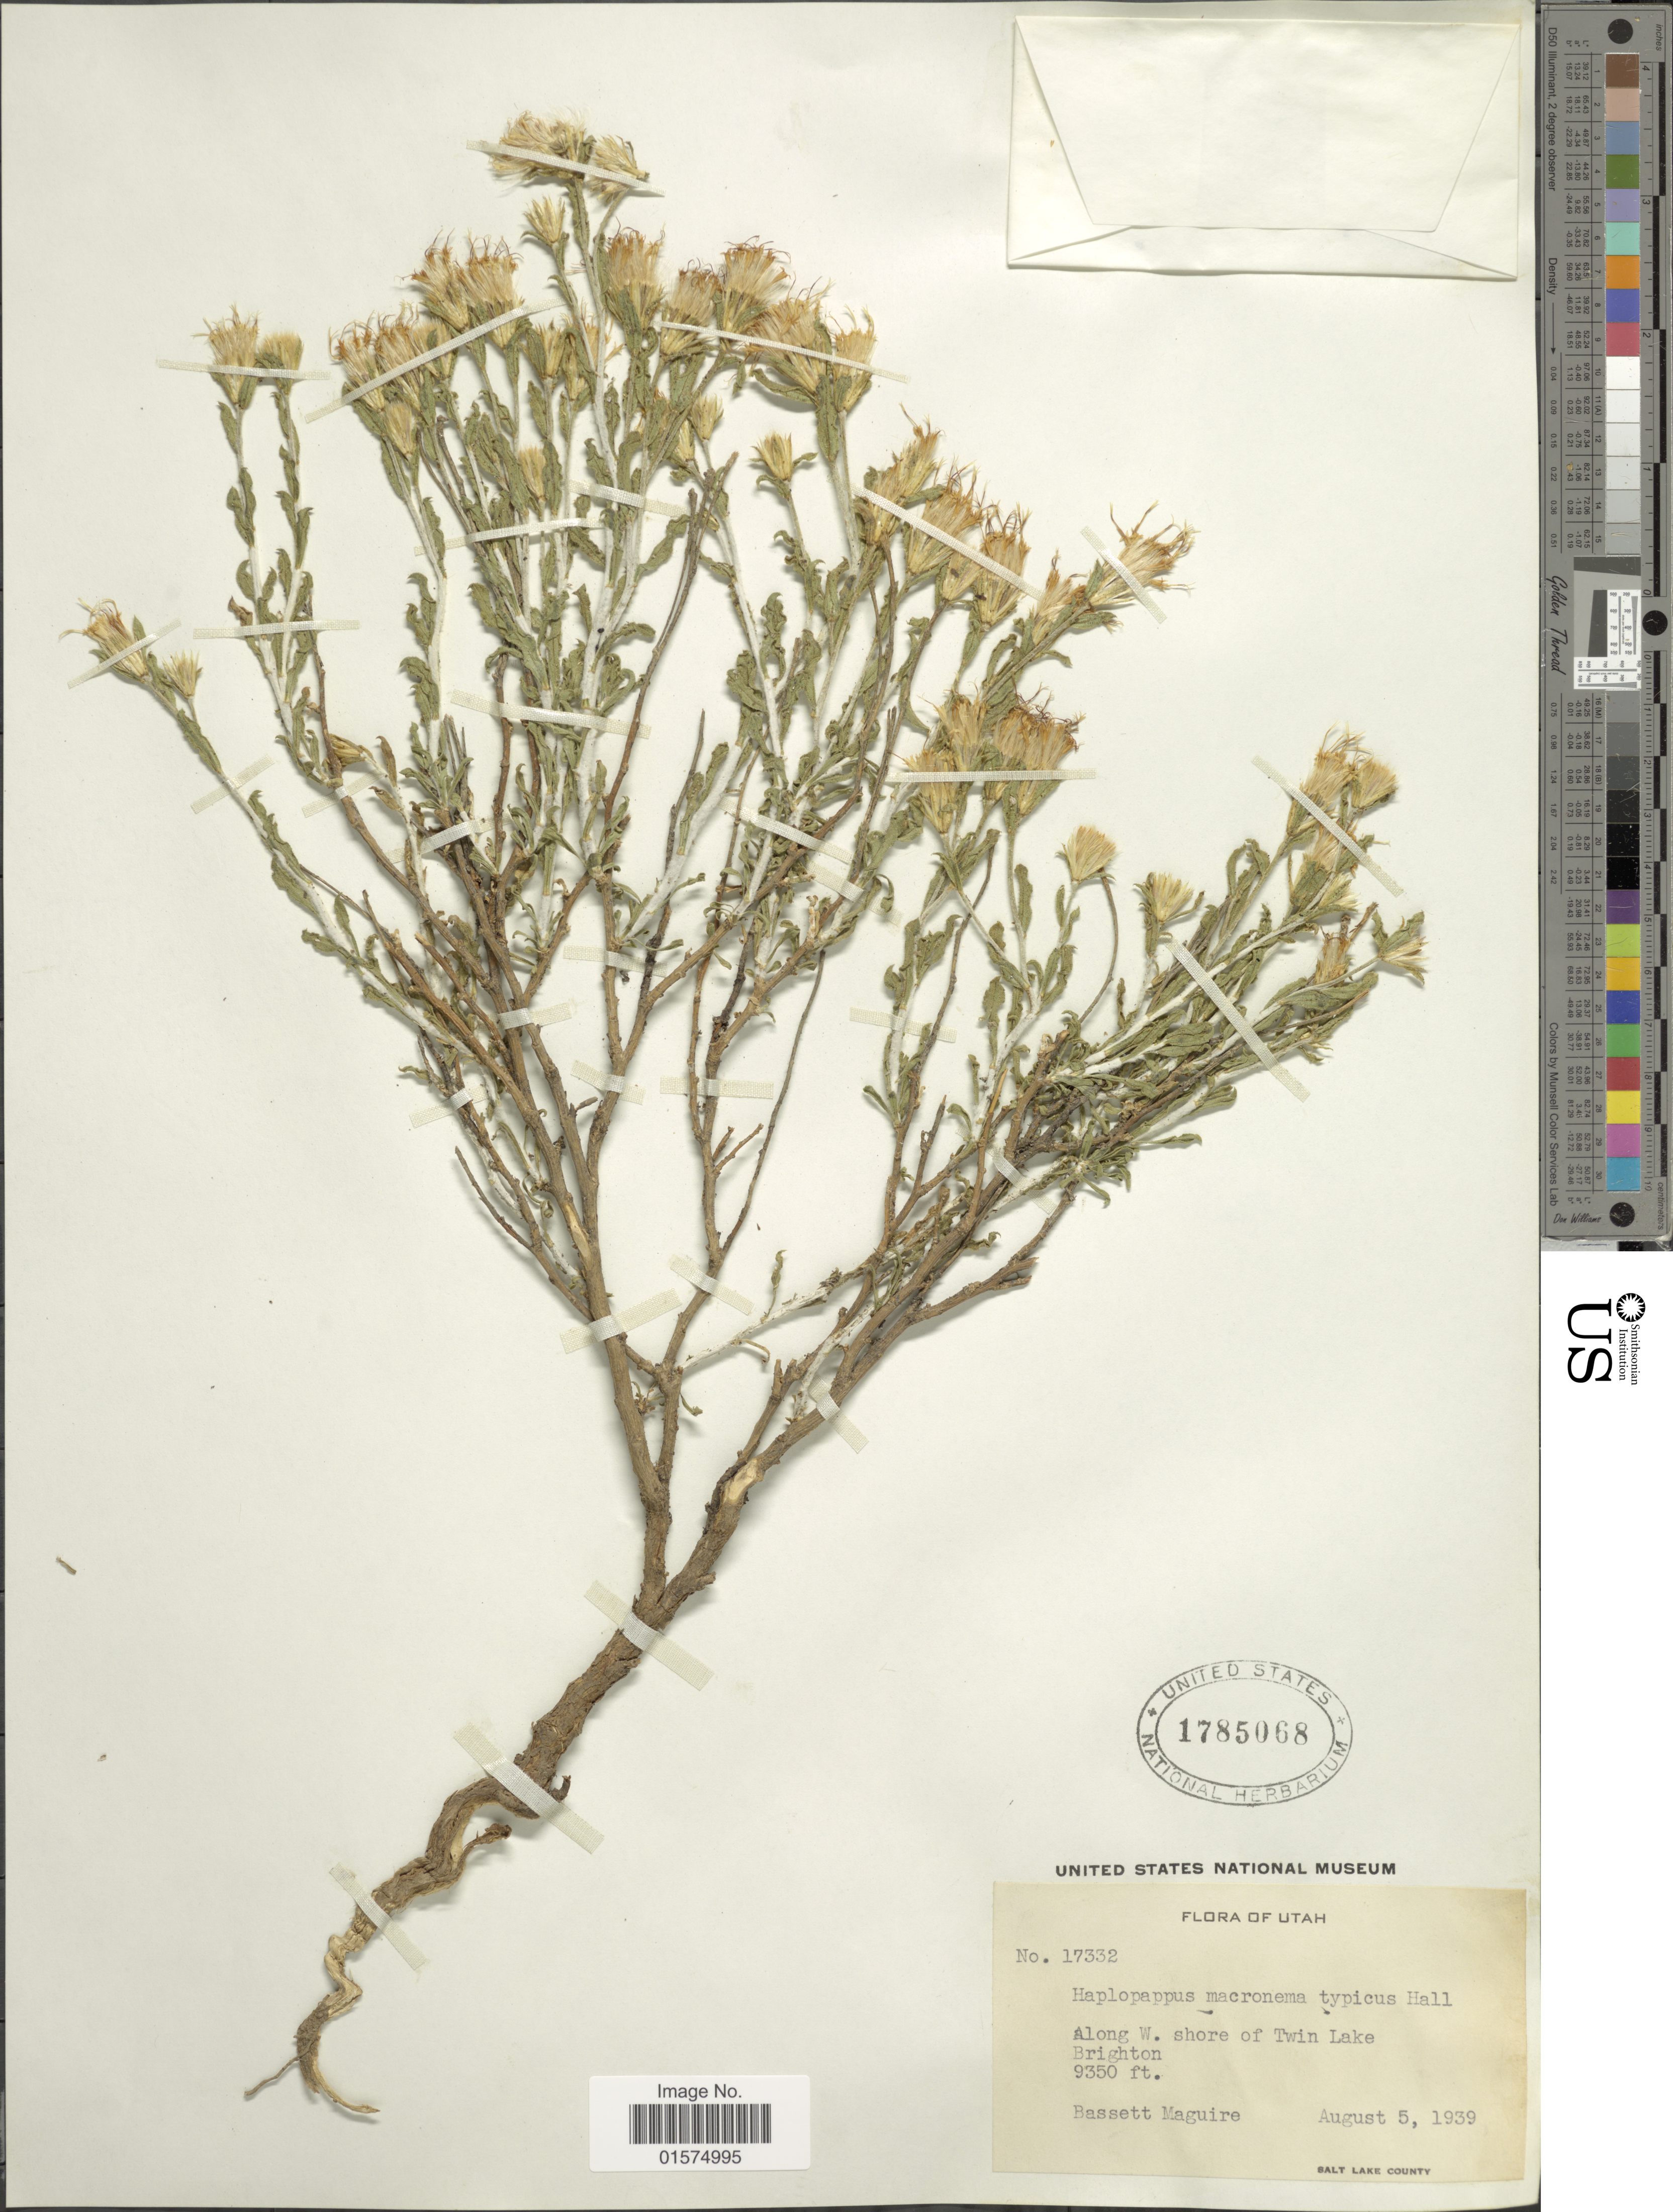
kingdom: Plantae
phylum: Tracheophyta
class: Magnoliopsida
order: Asterales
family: Asteraceae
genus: Ericameria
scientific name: Ericameria discoidea var. discoidea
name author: (Nutt.) G.L. Nesom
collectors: B. Maguire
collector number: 17332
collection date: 1939-08-05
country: United States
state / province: Utah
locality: Along W. shore of Twin Lake, Brighton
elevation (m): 2850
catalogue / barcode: US 1785068